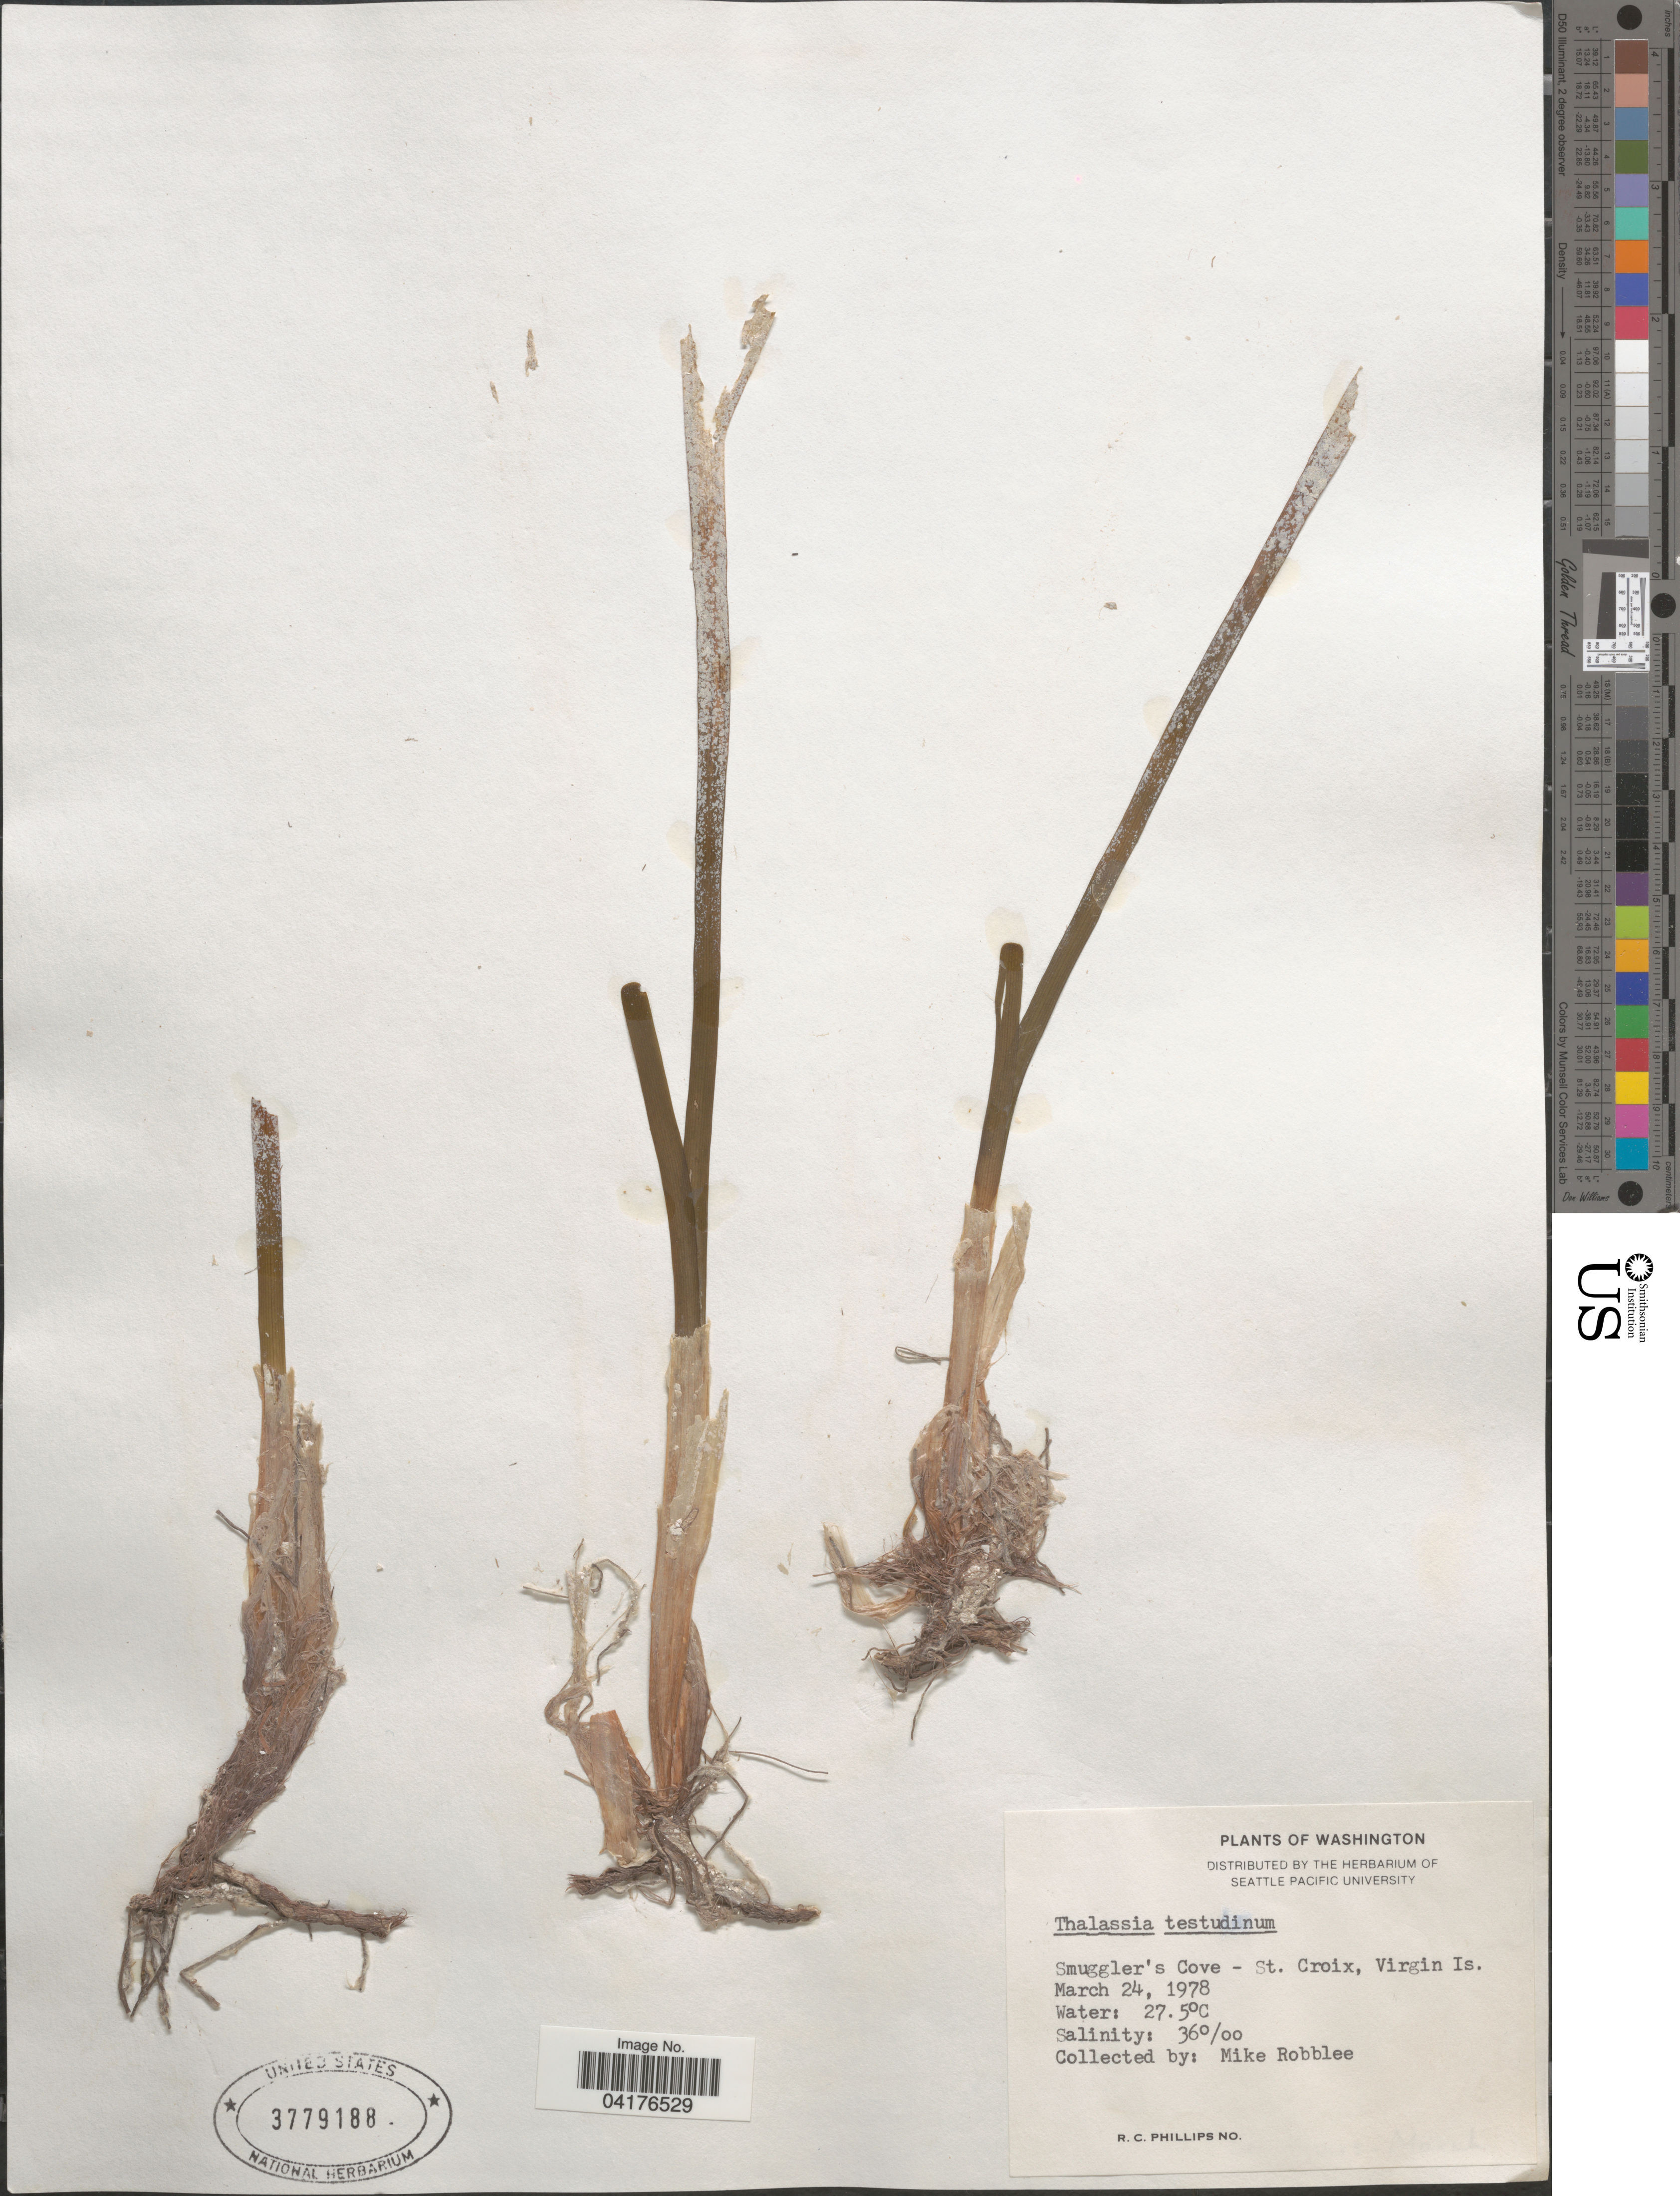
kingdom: Plantae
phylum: Tracheophyta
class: Liliopsida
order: Alismatales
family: Hydrocharitaceae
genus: Thalassia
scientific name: Thalassia testudinum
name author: Banks & Sol. ex K.D. Koenig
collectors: M. Robblee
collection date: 1978-03-24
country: U.S. Virgin Islands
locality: Smuggler's Cove - St. Croix, Virgin Is.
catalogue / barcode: US 3779188